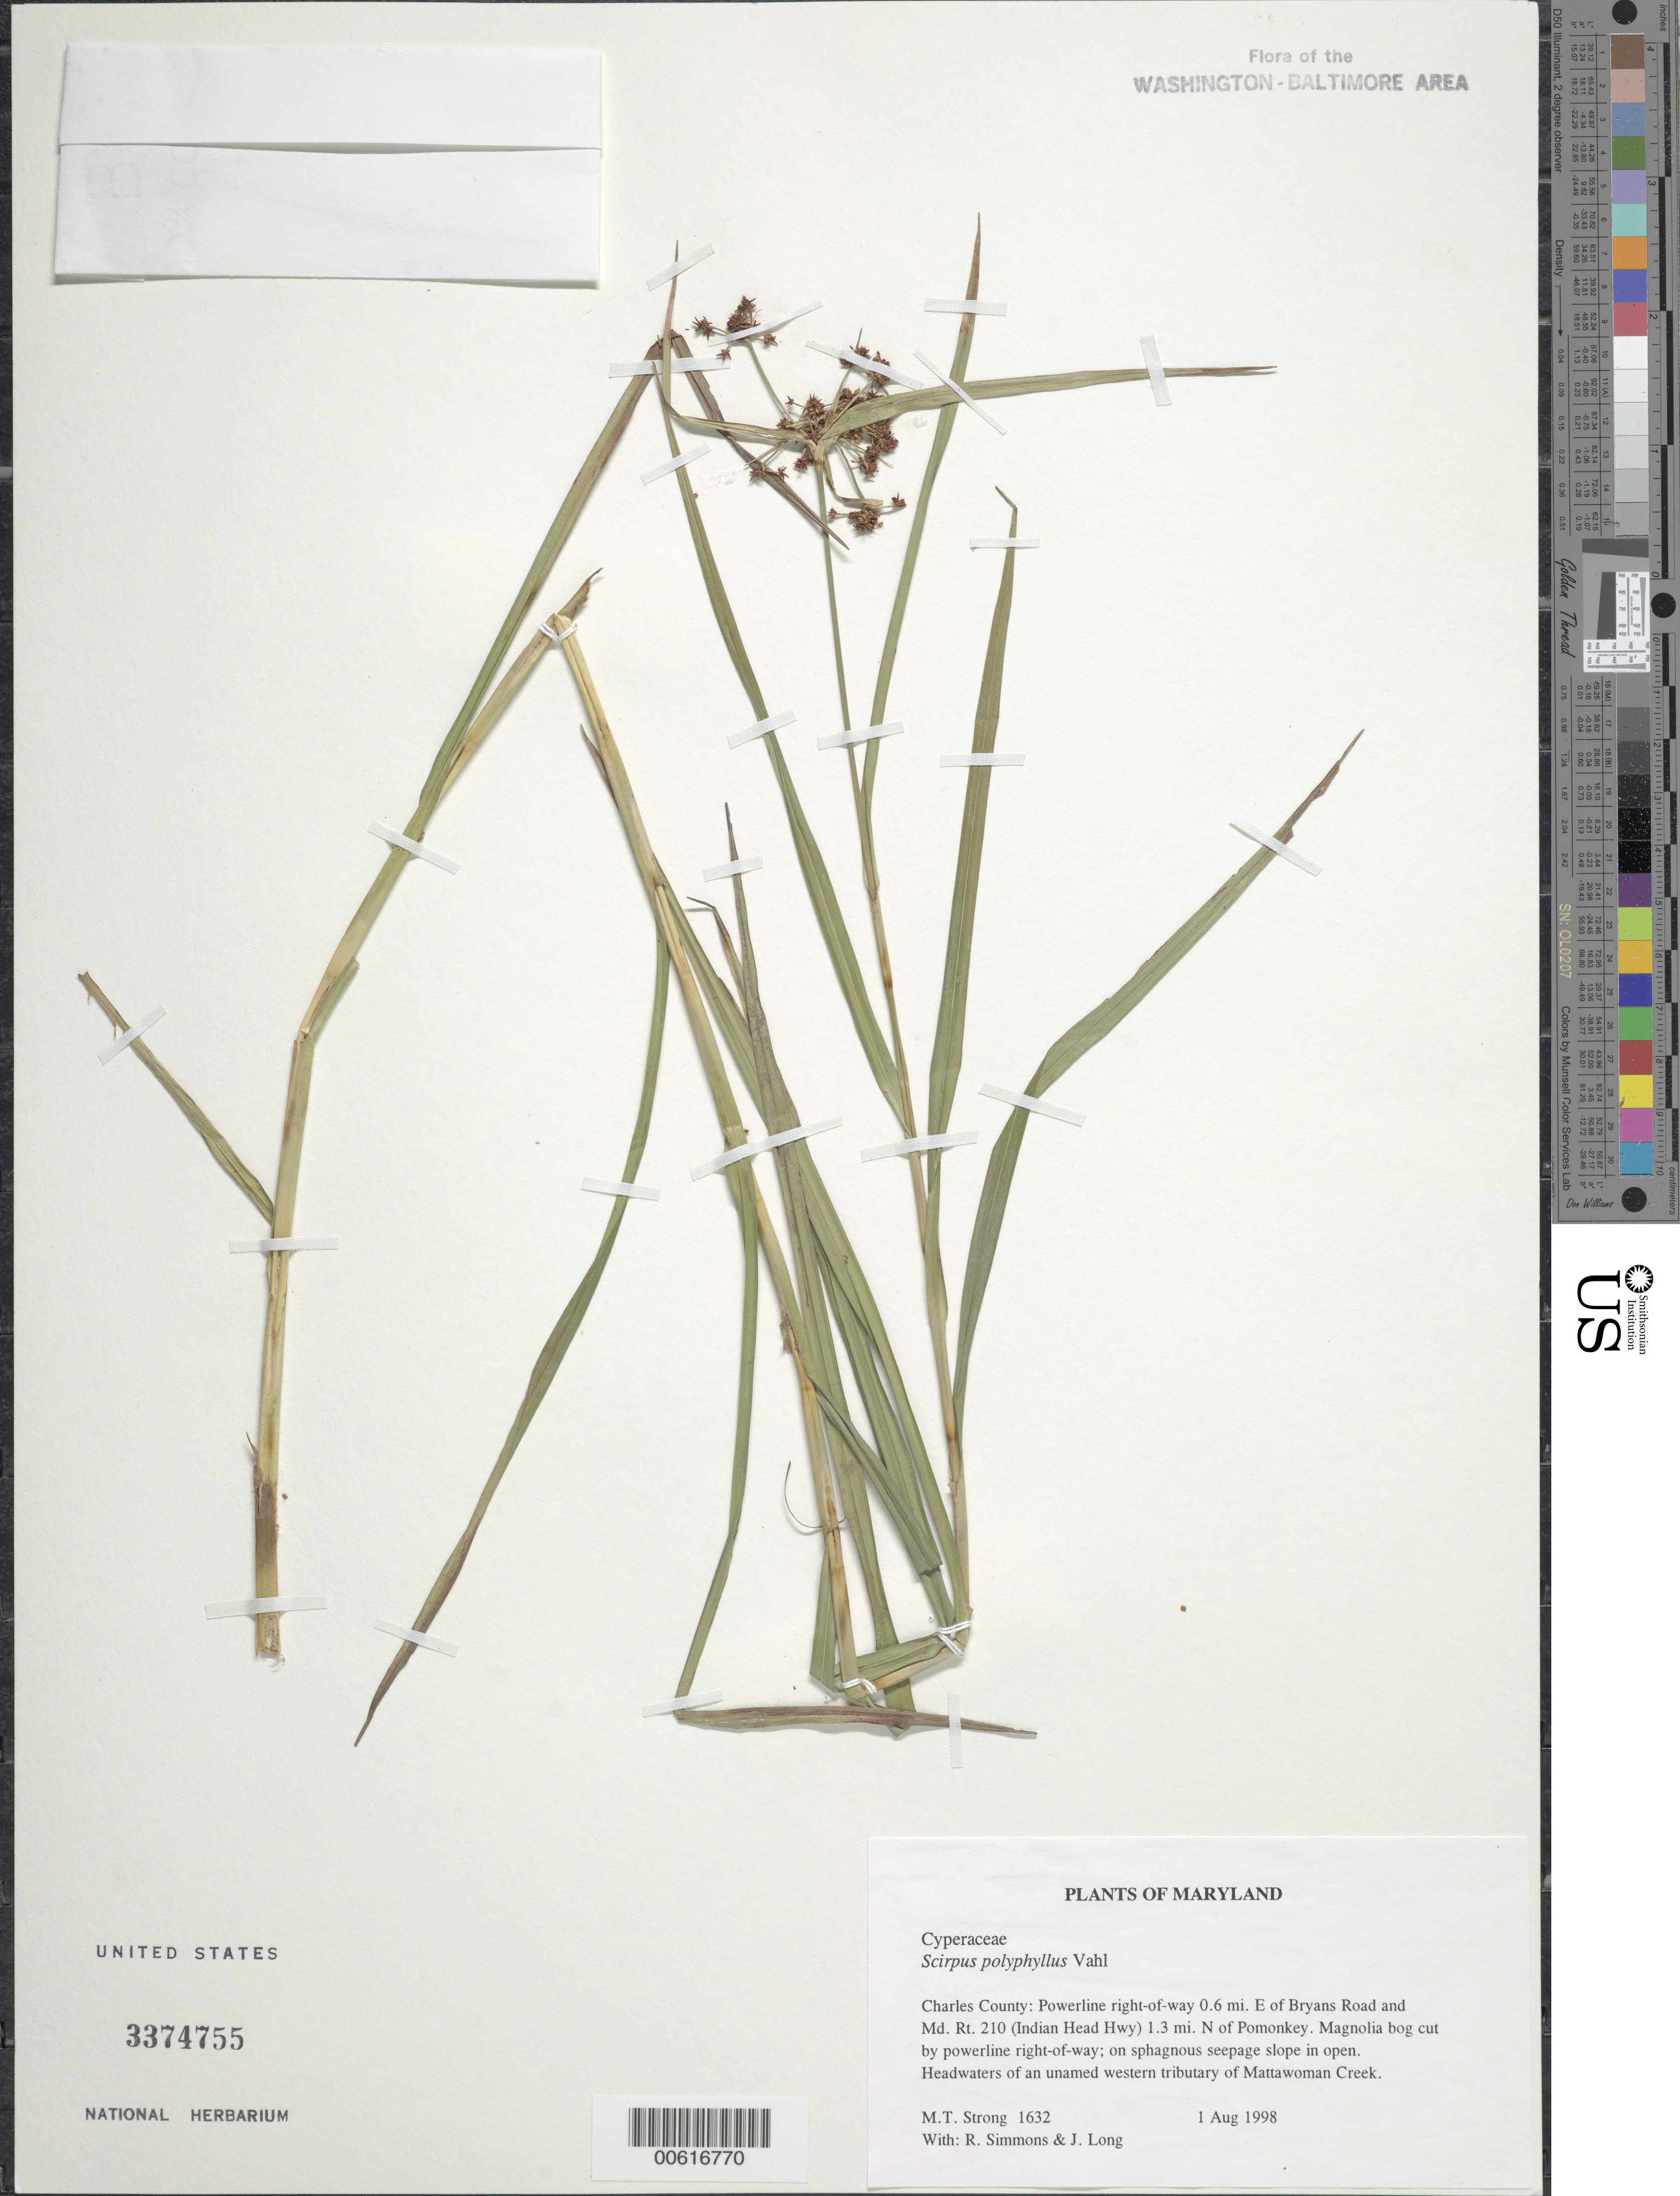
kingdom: Plantae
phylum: Tracheophyta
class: Liliopsida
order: Poales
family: Cyperaceae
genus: Scirpus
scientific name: Scirpus polyphyllus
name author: Vahl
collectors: M. T. Strong, R. Simmons & J. Long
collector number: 1632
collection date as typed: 01 Aug 1998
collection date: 1998-08-01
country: United States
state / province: Maryland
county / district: Charles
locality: Powerline right-of-way 0.6 mi. E of Bryans Road and Md. Rt. 210 (Indian Head Hwy) 1.3 mi. N of Pomonkey.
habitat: Magnolia bog cut by powerline right-of-way; on sphagnous seepage slope in open.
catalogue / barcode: US 3374754